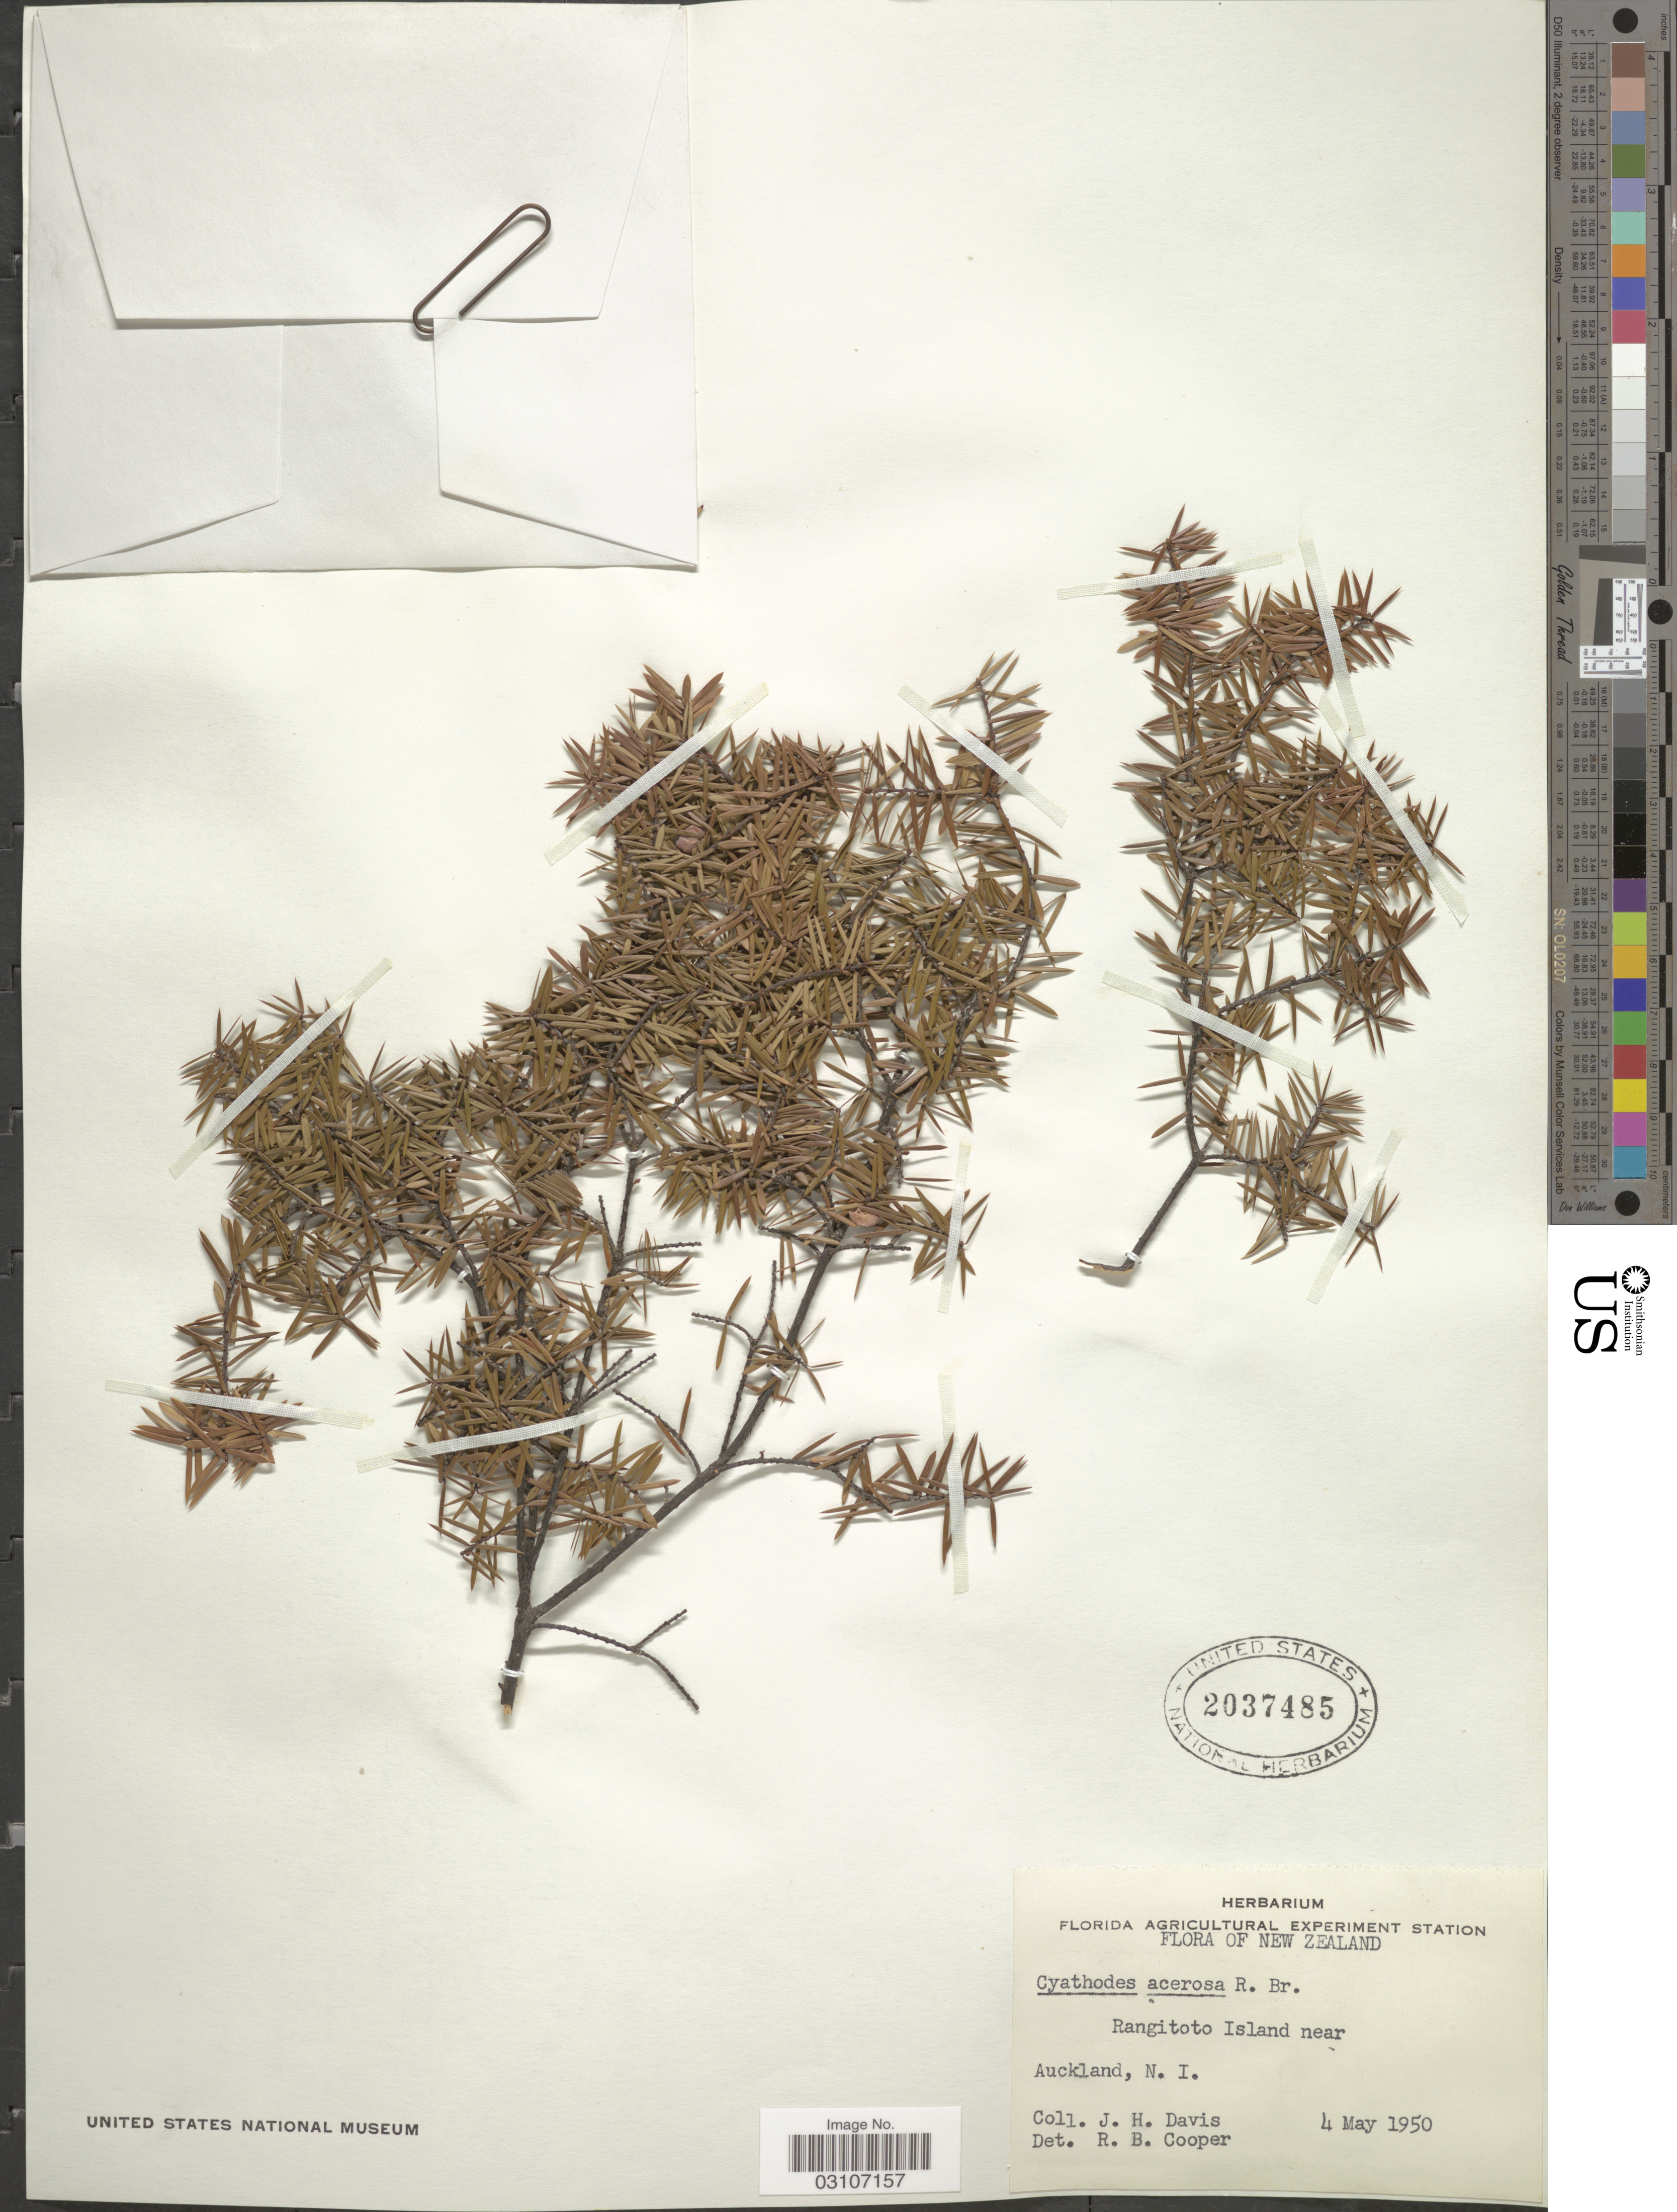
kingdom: Plantae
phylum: Tracheophyta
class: Magnoliopsida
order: Ericales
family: Ericaceae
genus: Cyathodes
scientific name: Cyathodes acerosa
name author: (Gaertn.) Roem. & Schult.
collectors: J. Davis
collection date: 1950-05-04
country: New Zealand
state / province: Auckland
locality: Rangitoto Island near Auckland, N. I.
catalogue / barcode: US 2037485